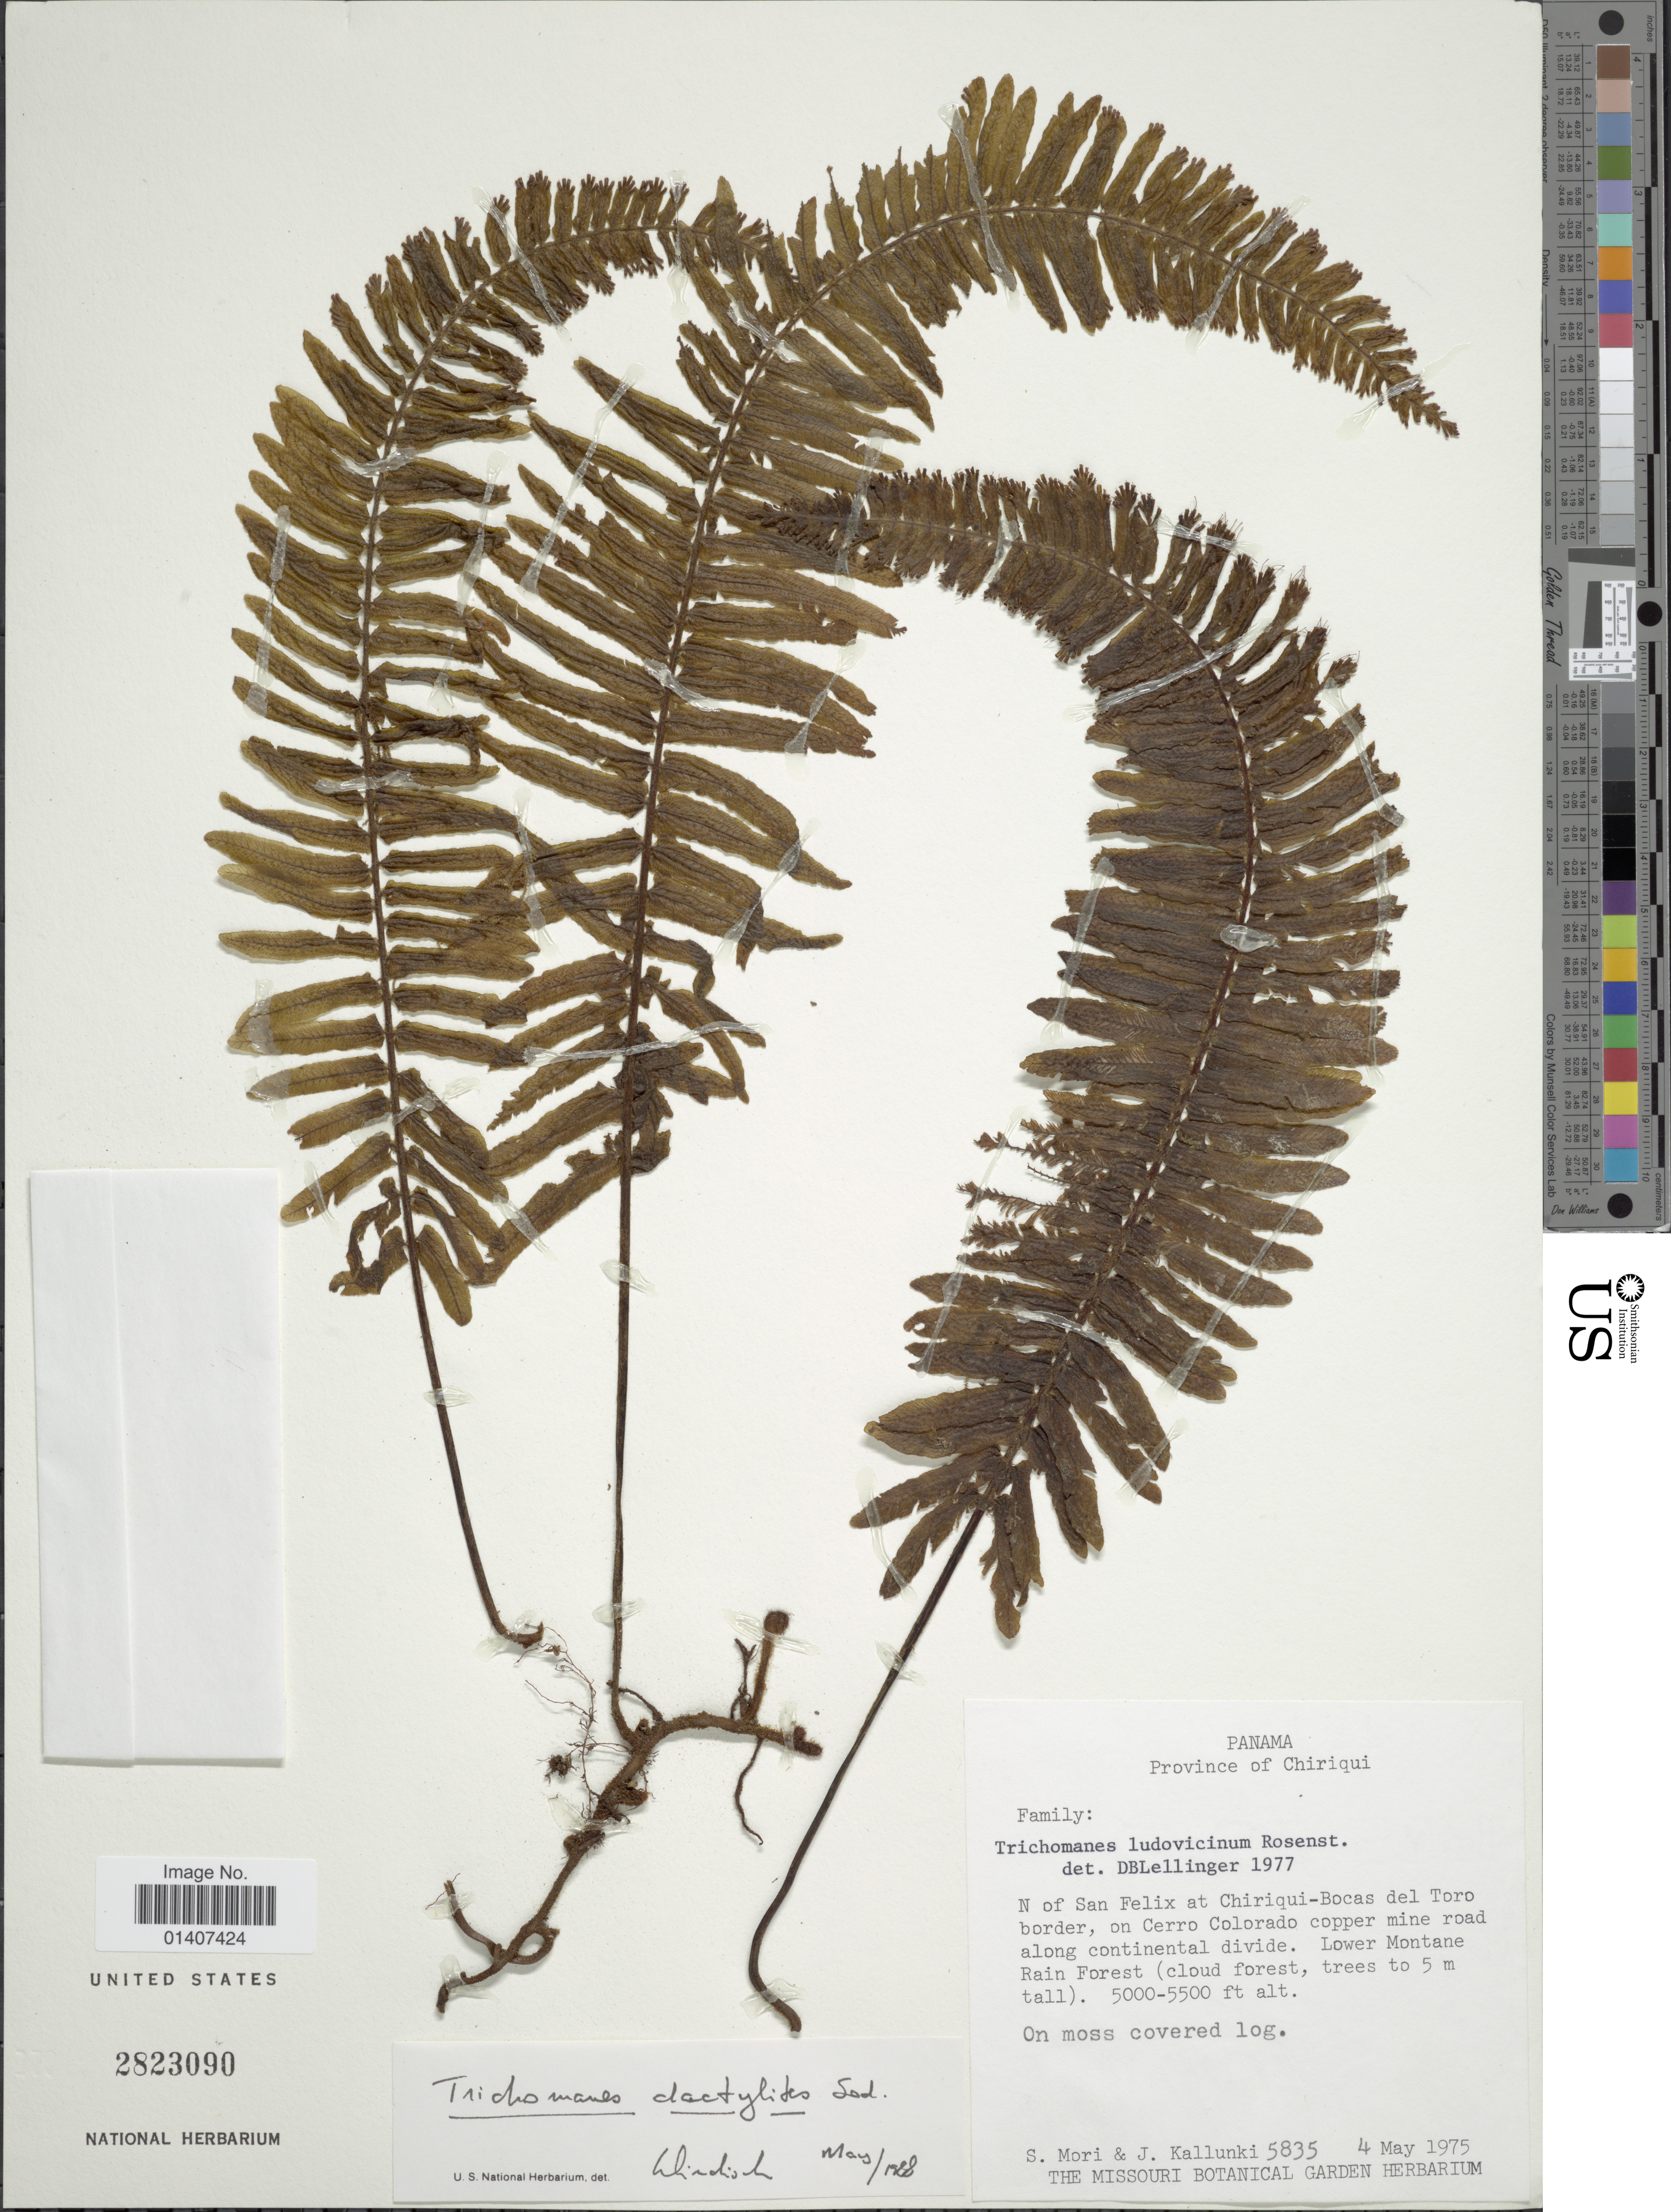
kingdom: Plantae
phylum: Tracheophyta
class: Polypodiopsida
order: Hymenophyllales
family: Hymenophyllaceae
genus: Trichomanes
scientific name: Trichomanes dactylites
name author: Sodiro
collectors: S. Mori & J. Kallunki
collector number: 5835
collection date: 1975-05-04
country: Panama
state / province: Chiriqui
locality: Province of Chiriqui, N of San Felix at Chiriqui-Bocas del Toro border, on cerro Colorado copper mine road along continental divide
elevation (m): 1524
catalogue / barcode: US 2823090